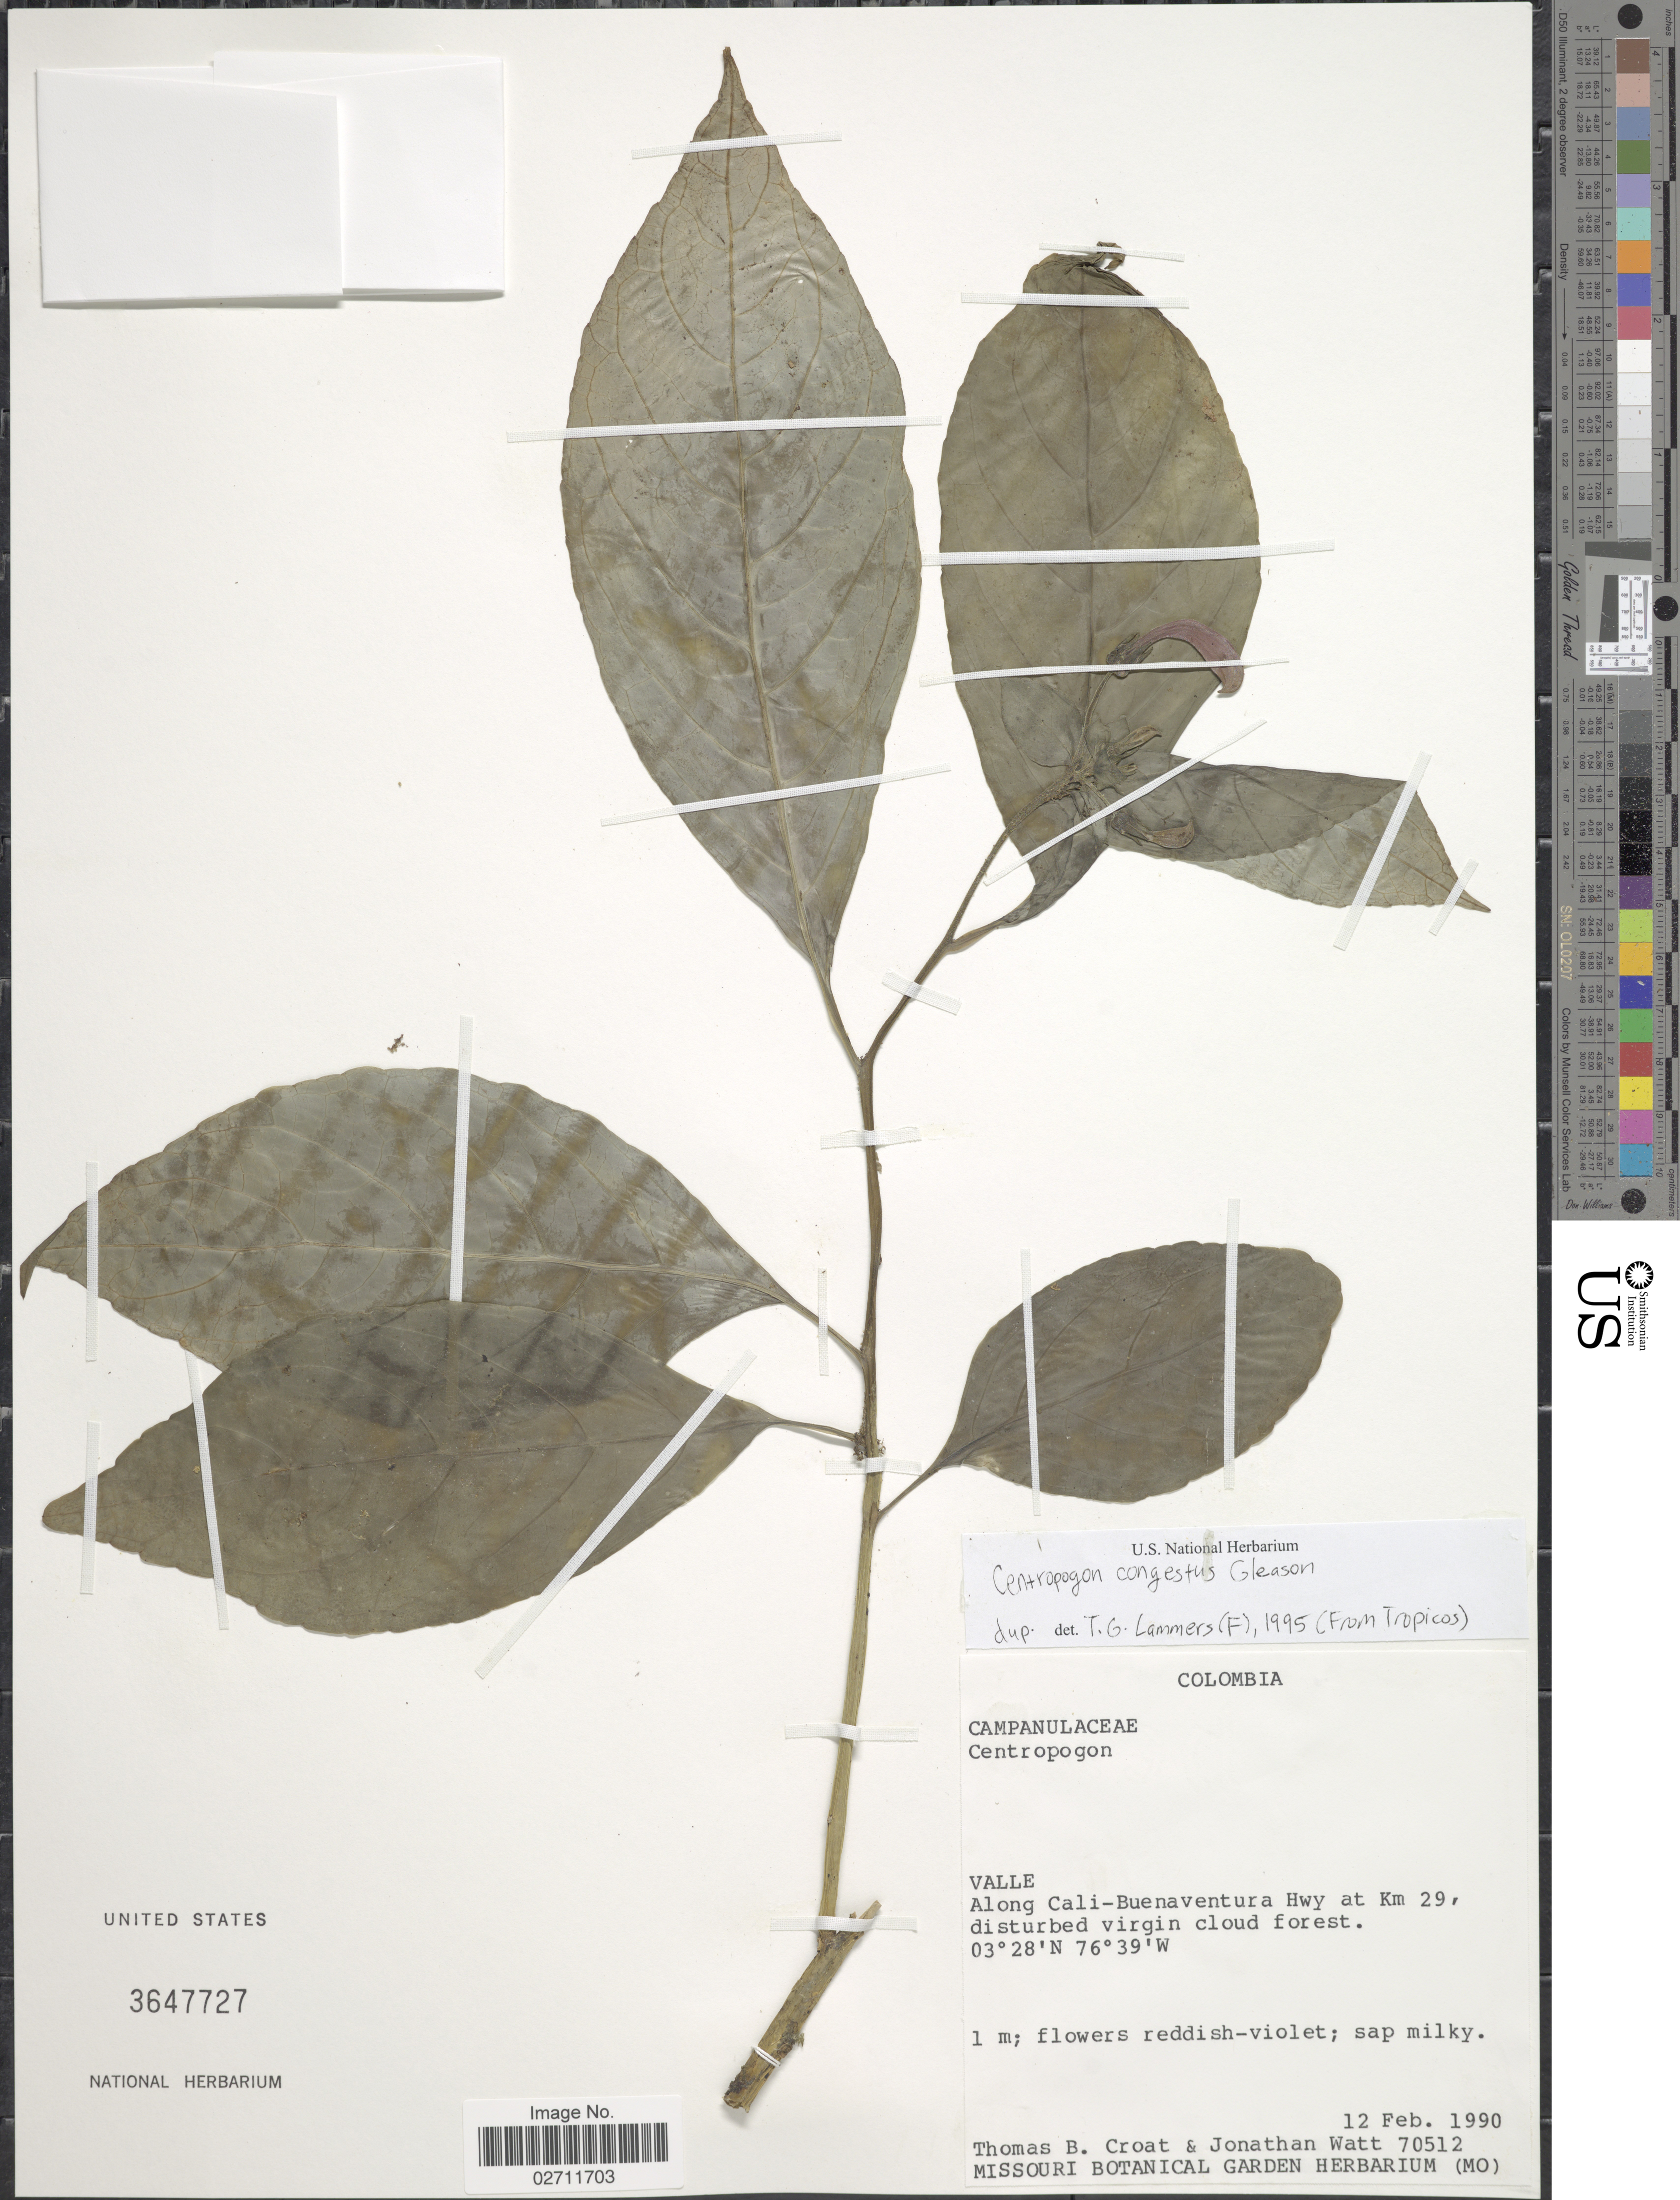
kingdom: Plantae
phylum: Tracheophyta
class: Magnoliopsida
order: Asterales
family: Campanulaceae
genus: Centropogon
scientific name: Centropogon congestus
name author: Gleason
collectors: T. B. Croat & J. Watt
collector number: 70512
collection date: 1990-02-12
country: Colombia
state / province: Valle del Cauca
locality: Valle. Along Cali-Buenaventura Hwy at Km 29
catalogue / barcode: US 3647727